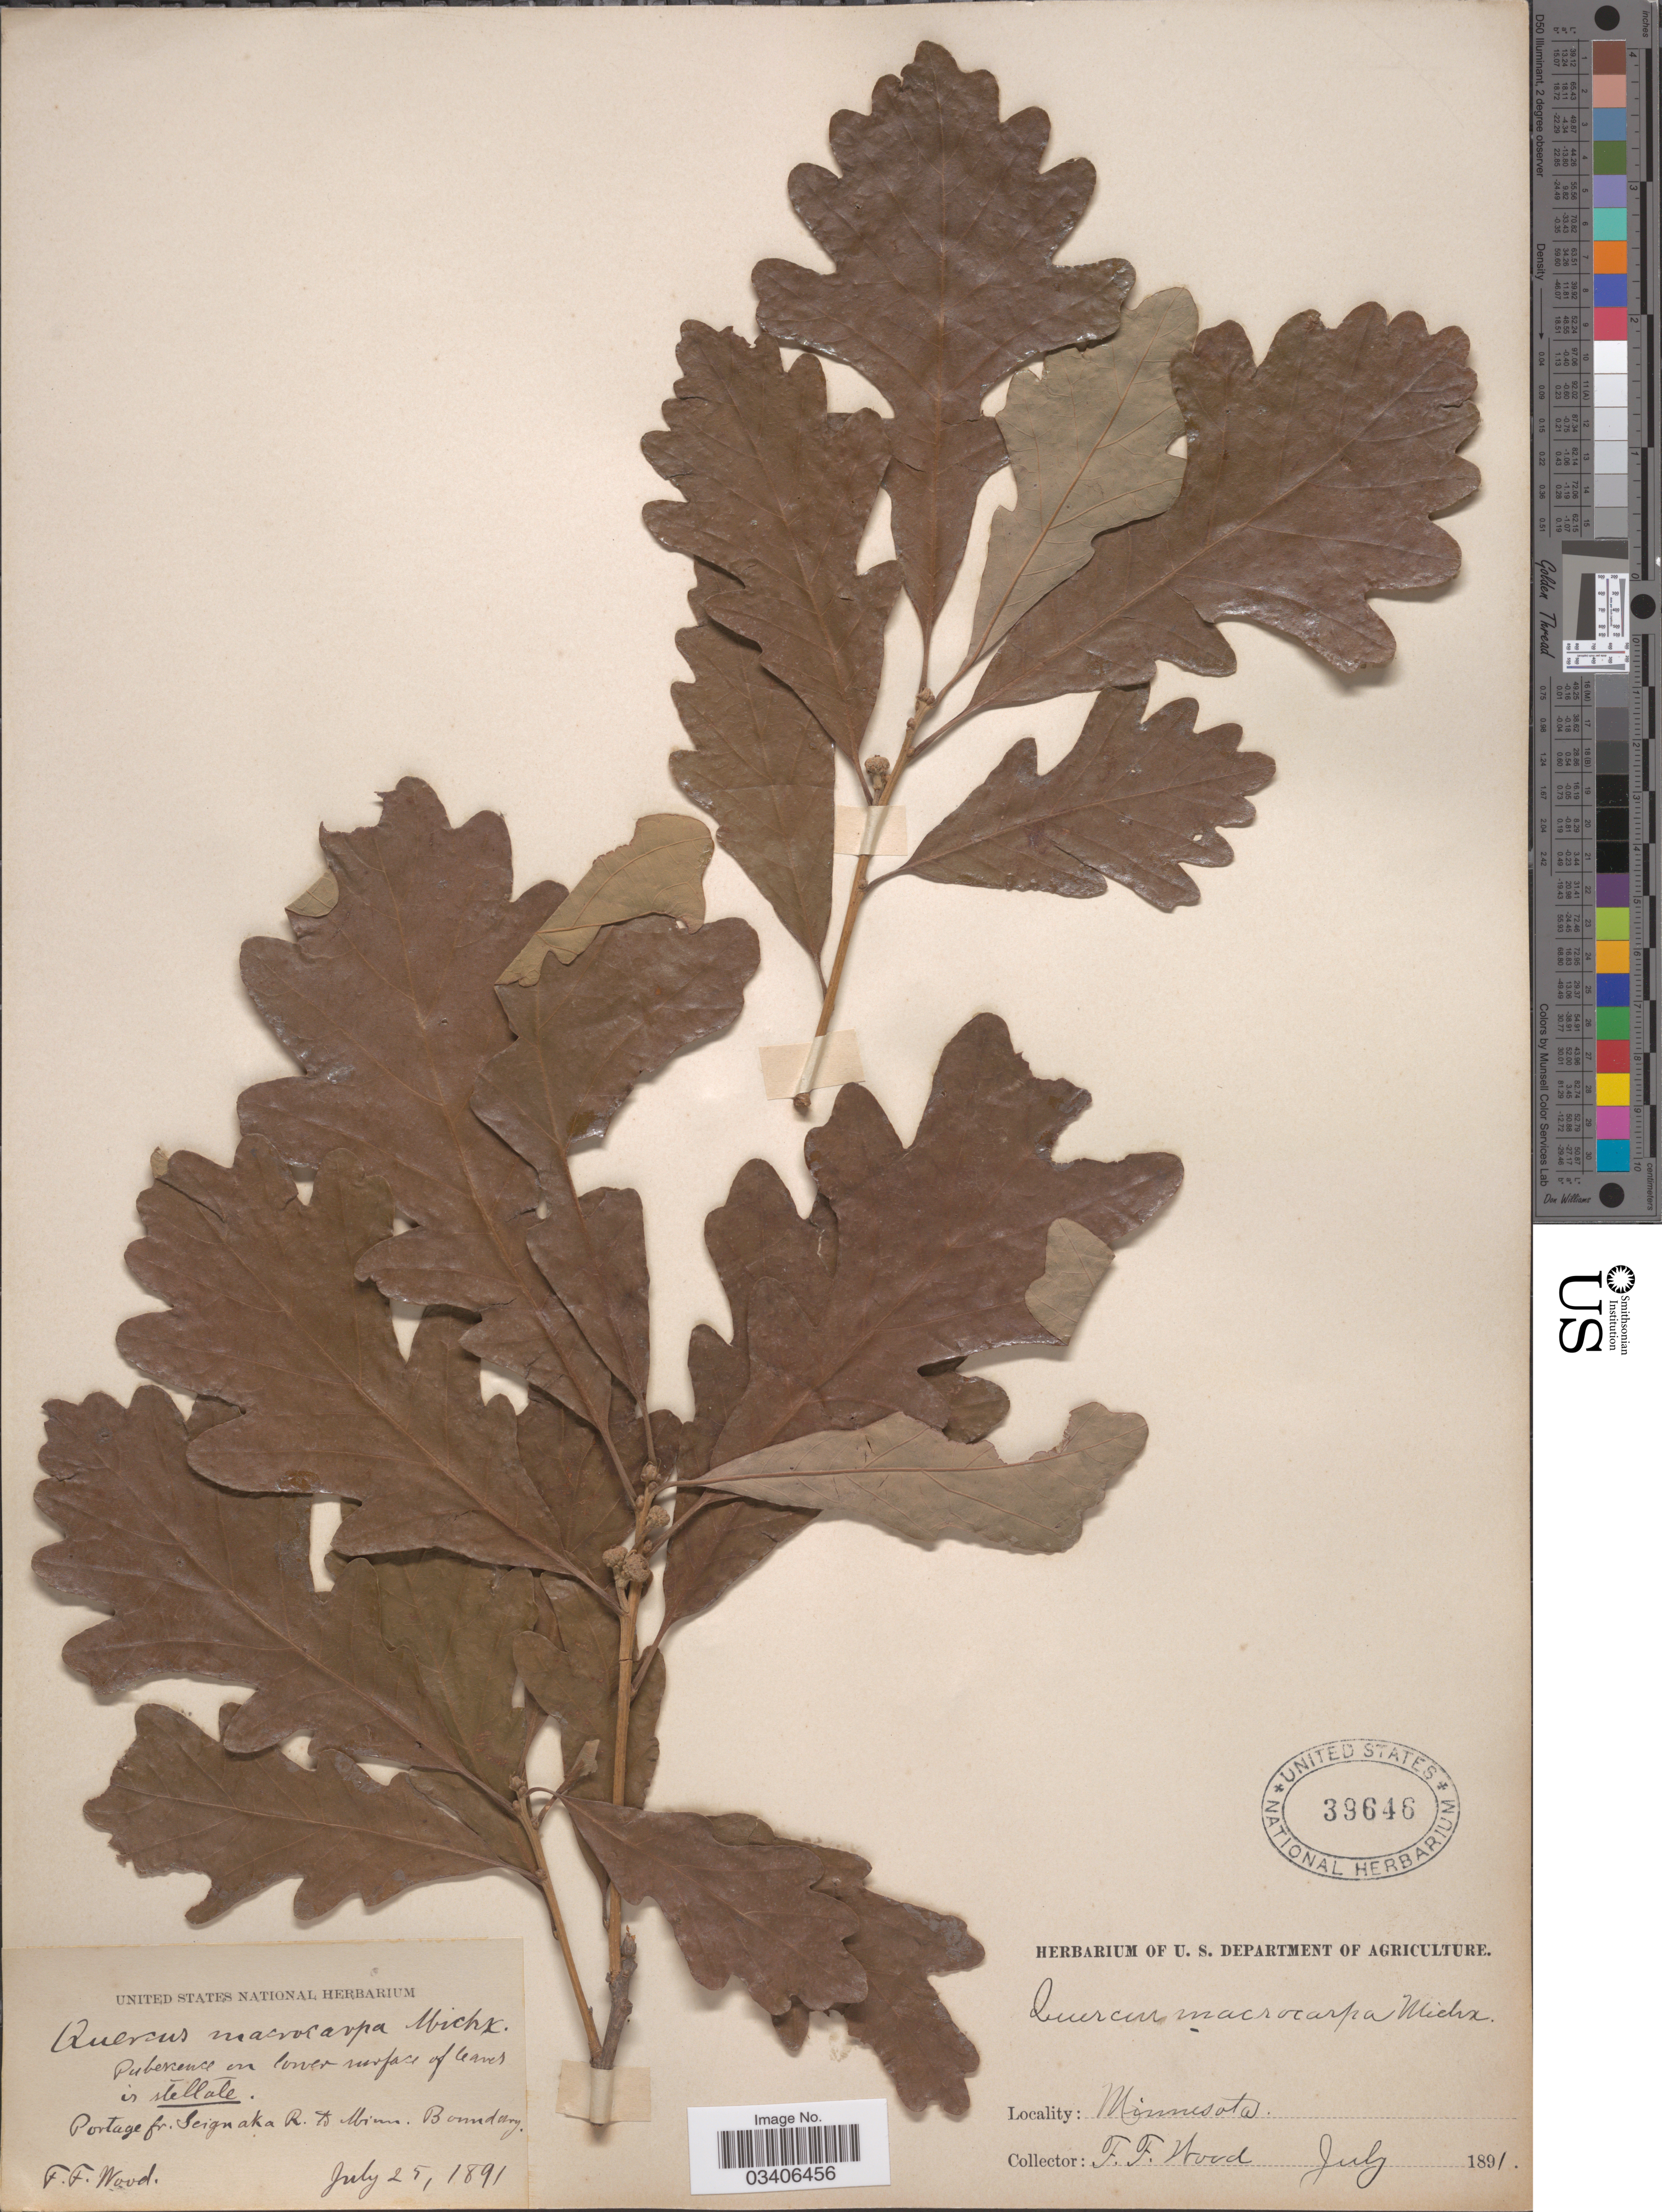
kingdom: Plantae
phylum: Tracheophyta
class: Magnoliopsida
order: Fagales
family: Fagaceae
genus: Quercus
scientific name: Quercus macrocarpa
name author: Michx.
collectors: F. Wood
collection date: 1891-07-25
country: United States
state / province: Minnesota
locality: Portage fr. Seignaka R. to Minn. Boundary.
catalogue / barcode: US 39646